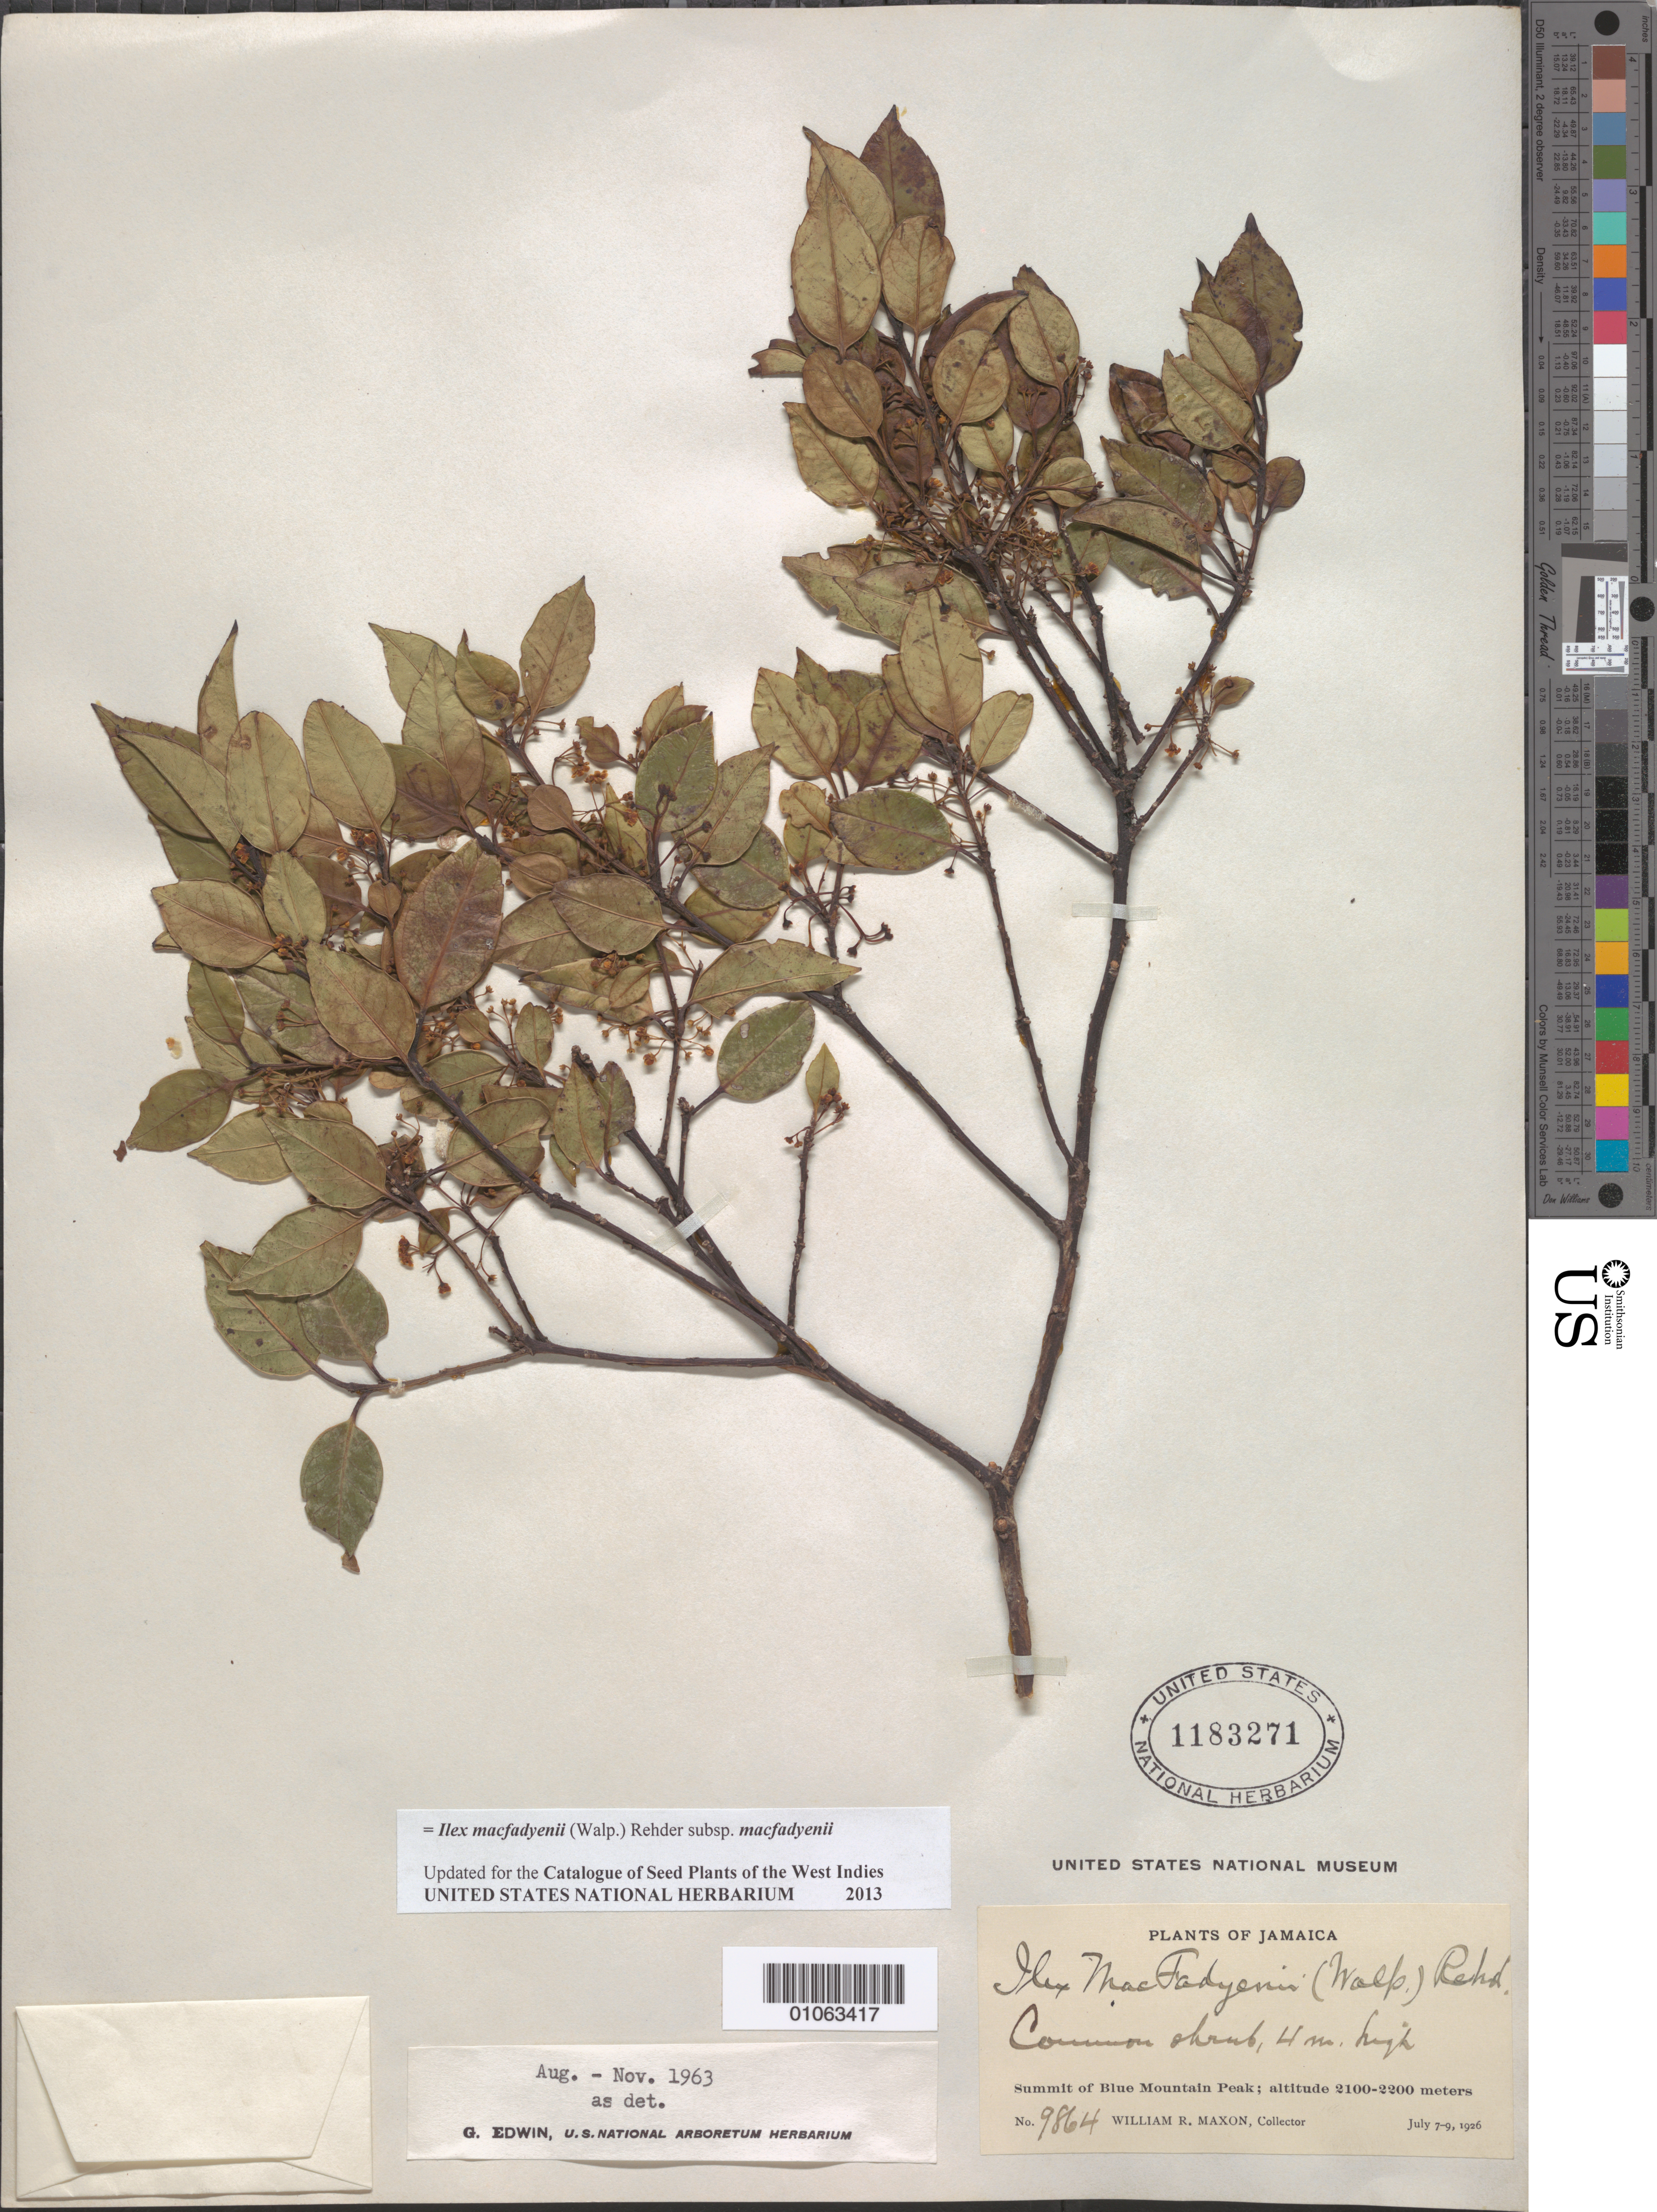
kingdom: Plantae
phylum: Tracheophyta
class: Magnoliopsida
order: Aquifoliales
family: Aquifoliaceae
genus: Ilex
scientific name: Ilex macfadyenii subsp. macfadyenii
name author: (Walp.) Rehder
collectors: W. R. Maxon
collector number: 9864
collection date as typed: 07 Jul 1926 to 09 Jul 1926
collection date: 1926-07-07/1926-07-09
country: Jamaica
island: Jamaica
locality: Summit of Blue Mountain peak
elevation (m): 2100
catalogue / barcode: US 1183271